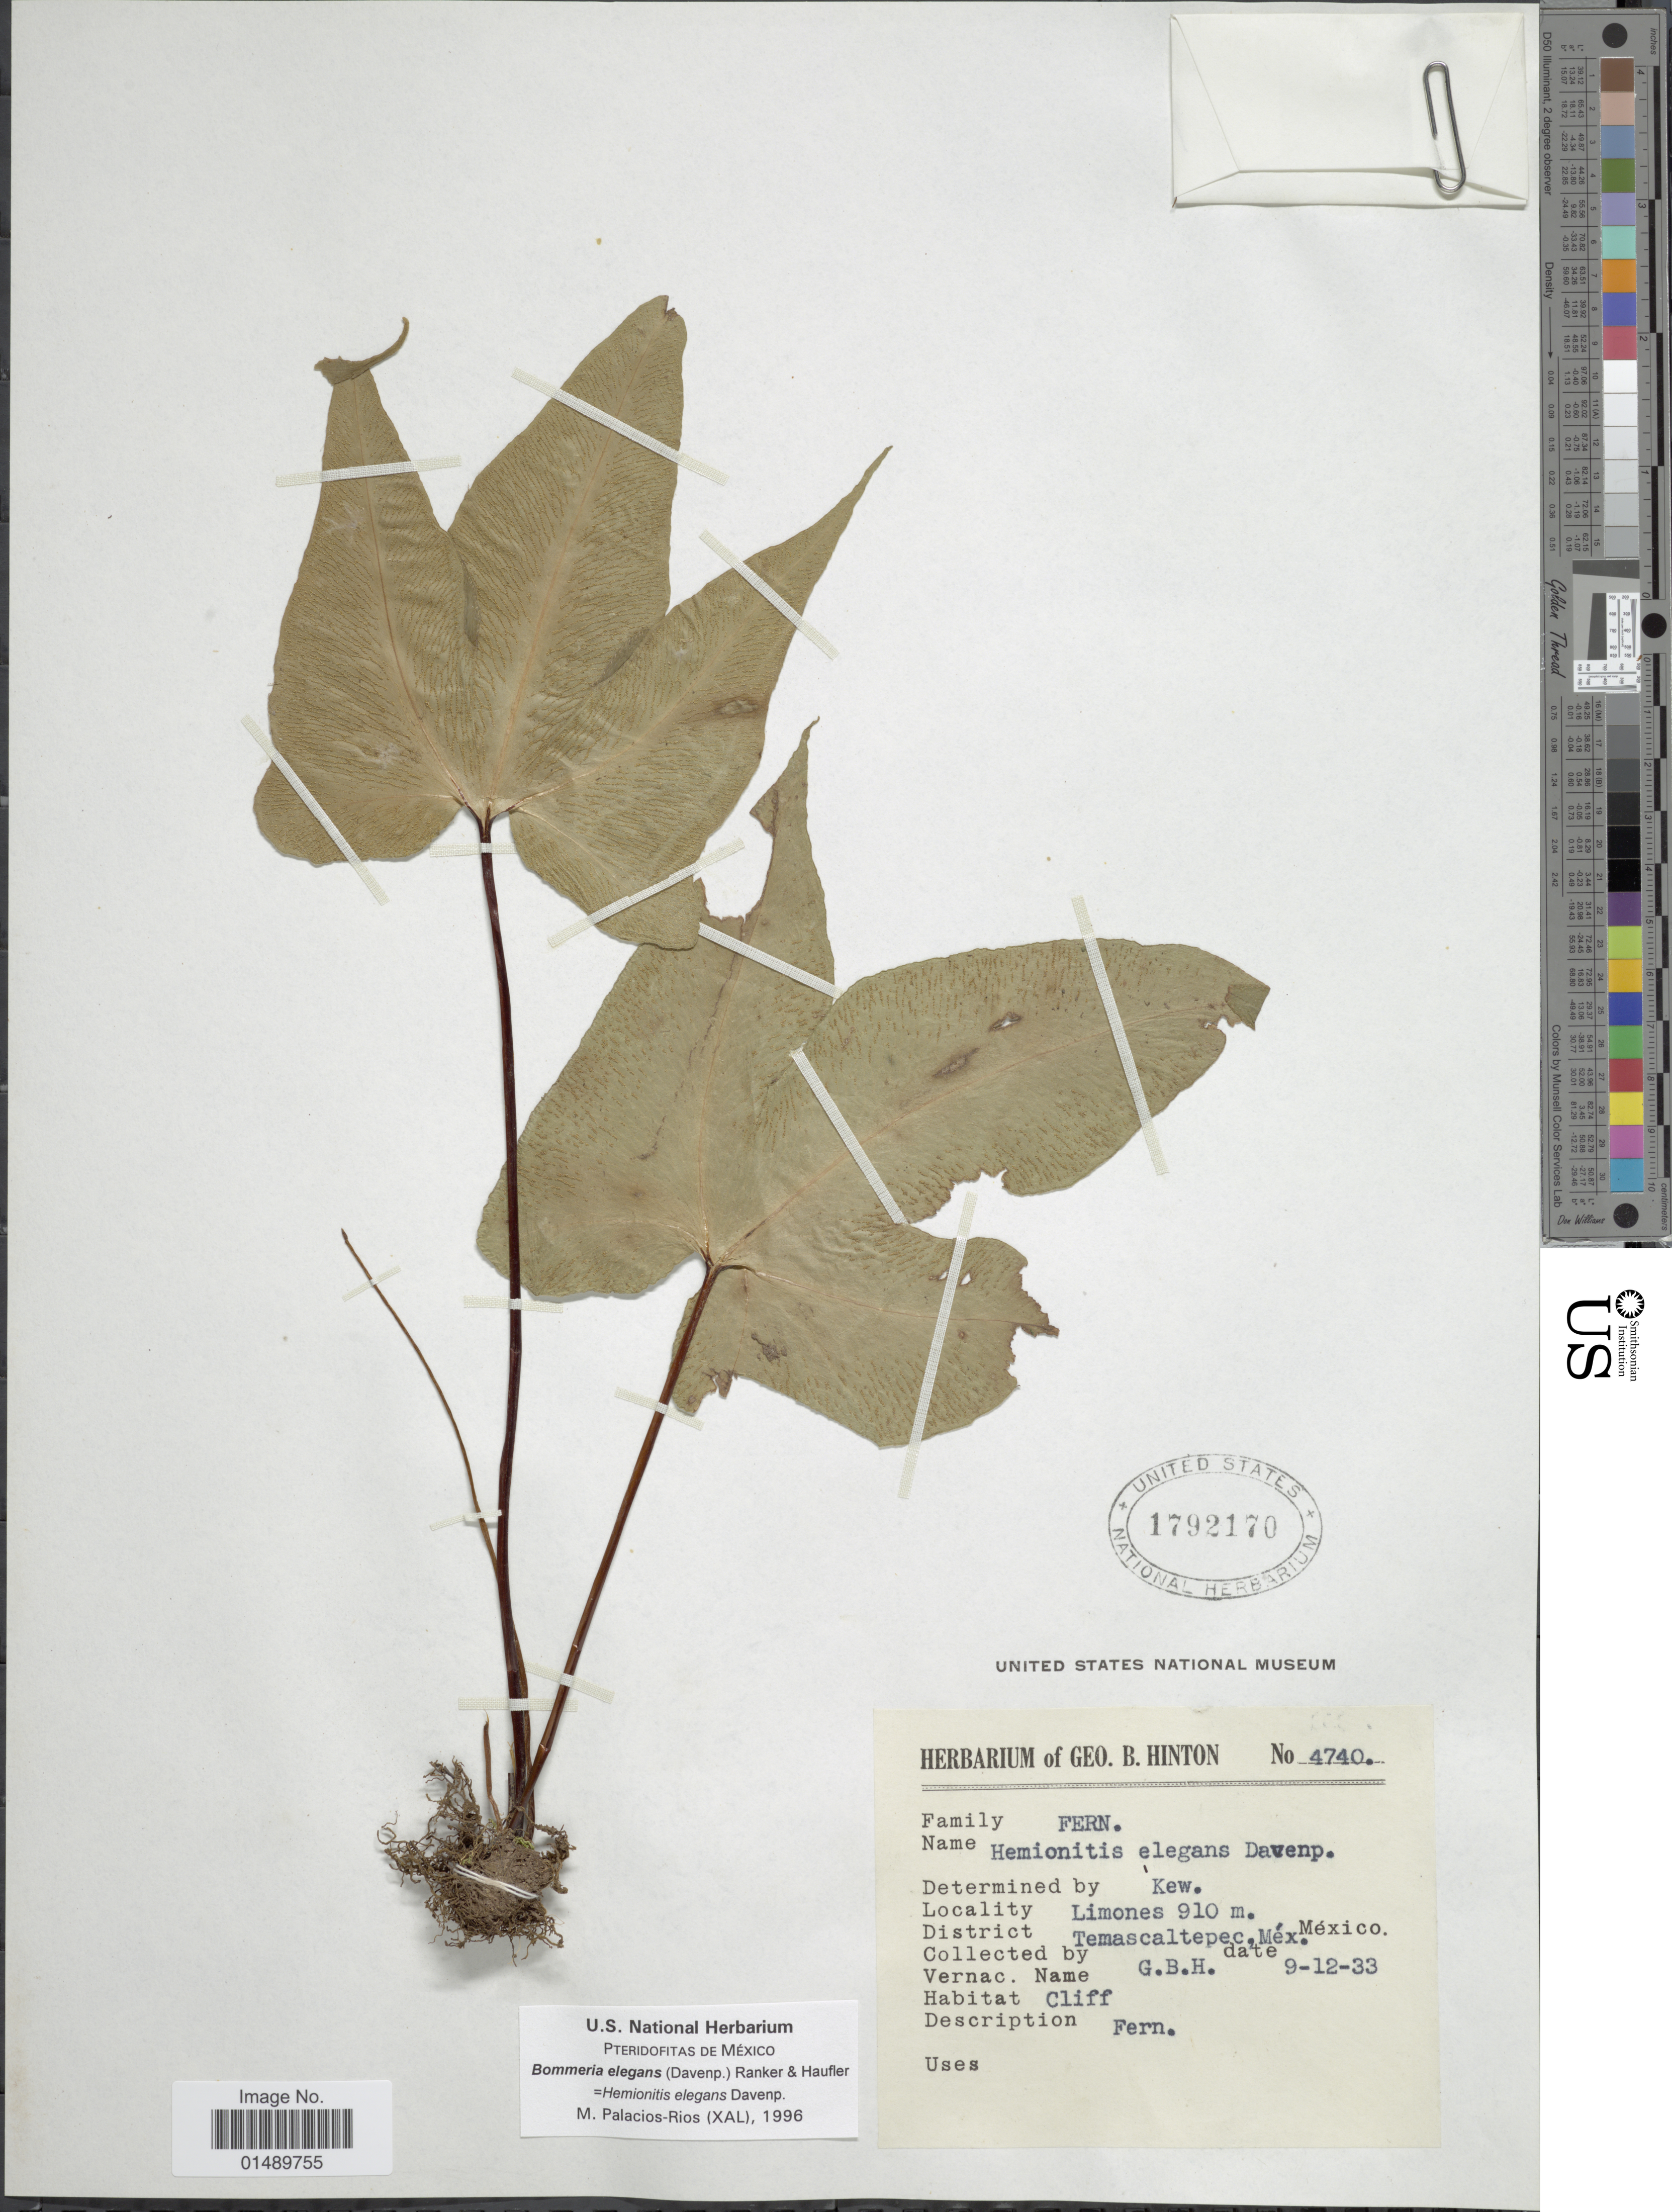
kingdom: Plantae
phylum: Tracheophyta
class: Polypodiopsida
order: Polypodiales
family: Pteridaceae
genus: Bommeria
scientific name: Bommeria elegans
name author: (Davenp.) Ranker & Haufler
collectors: G. B. Hinton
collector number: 4740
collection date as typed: Transcribed d/m/y: 9/12/33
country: Mexico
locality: Mexico, Limones 910 m, Temascaltepec.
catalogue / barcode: US 1792170